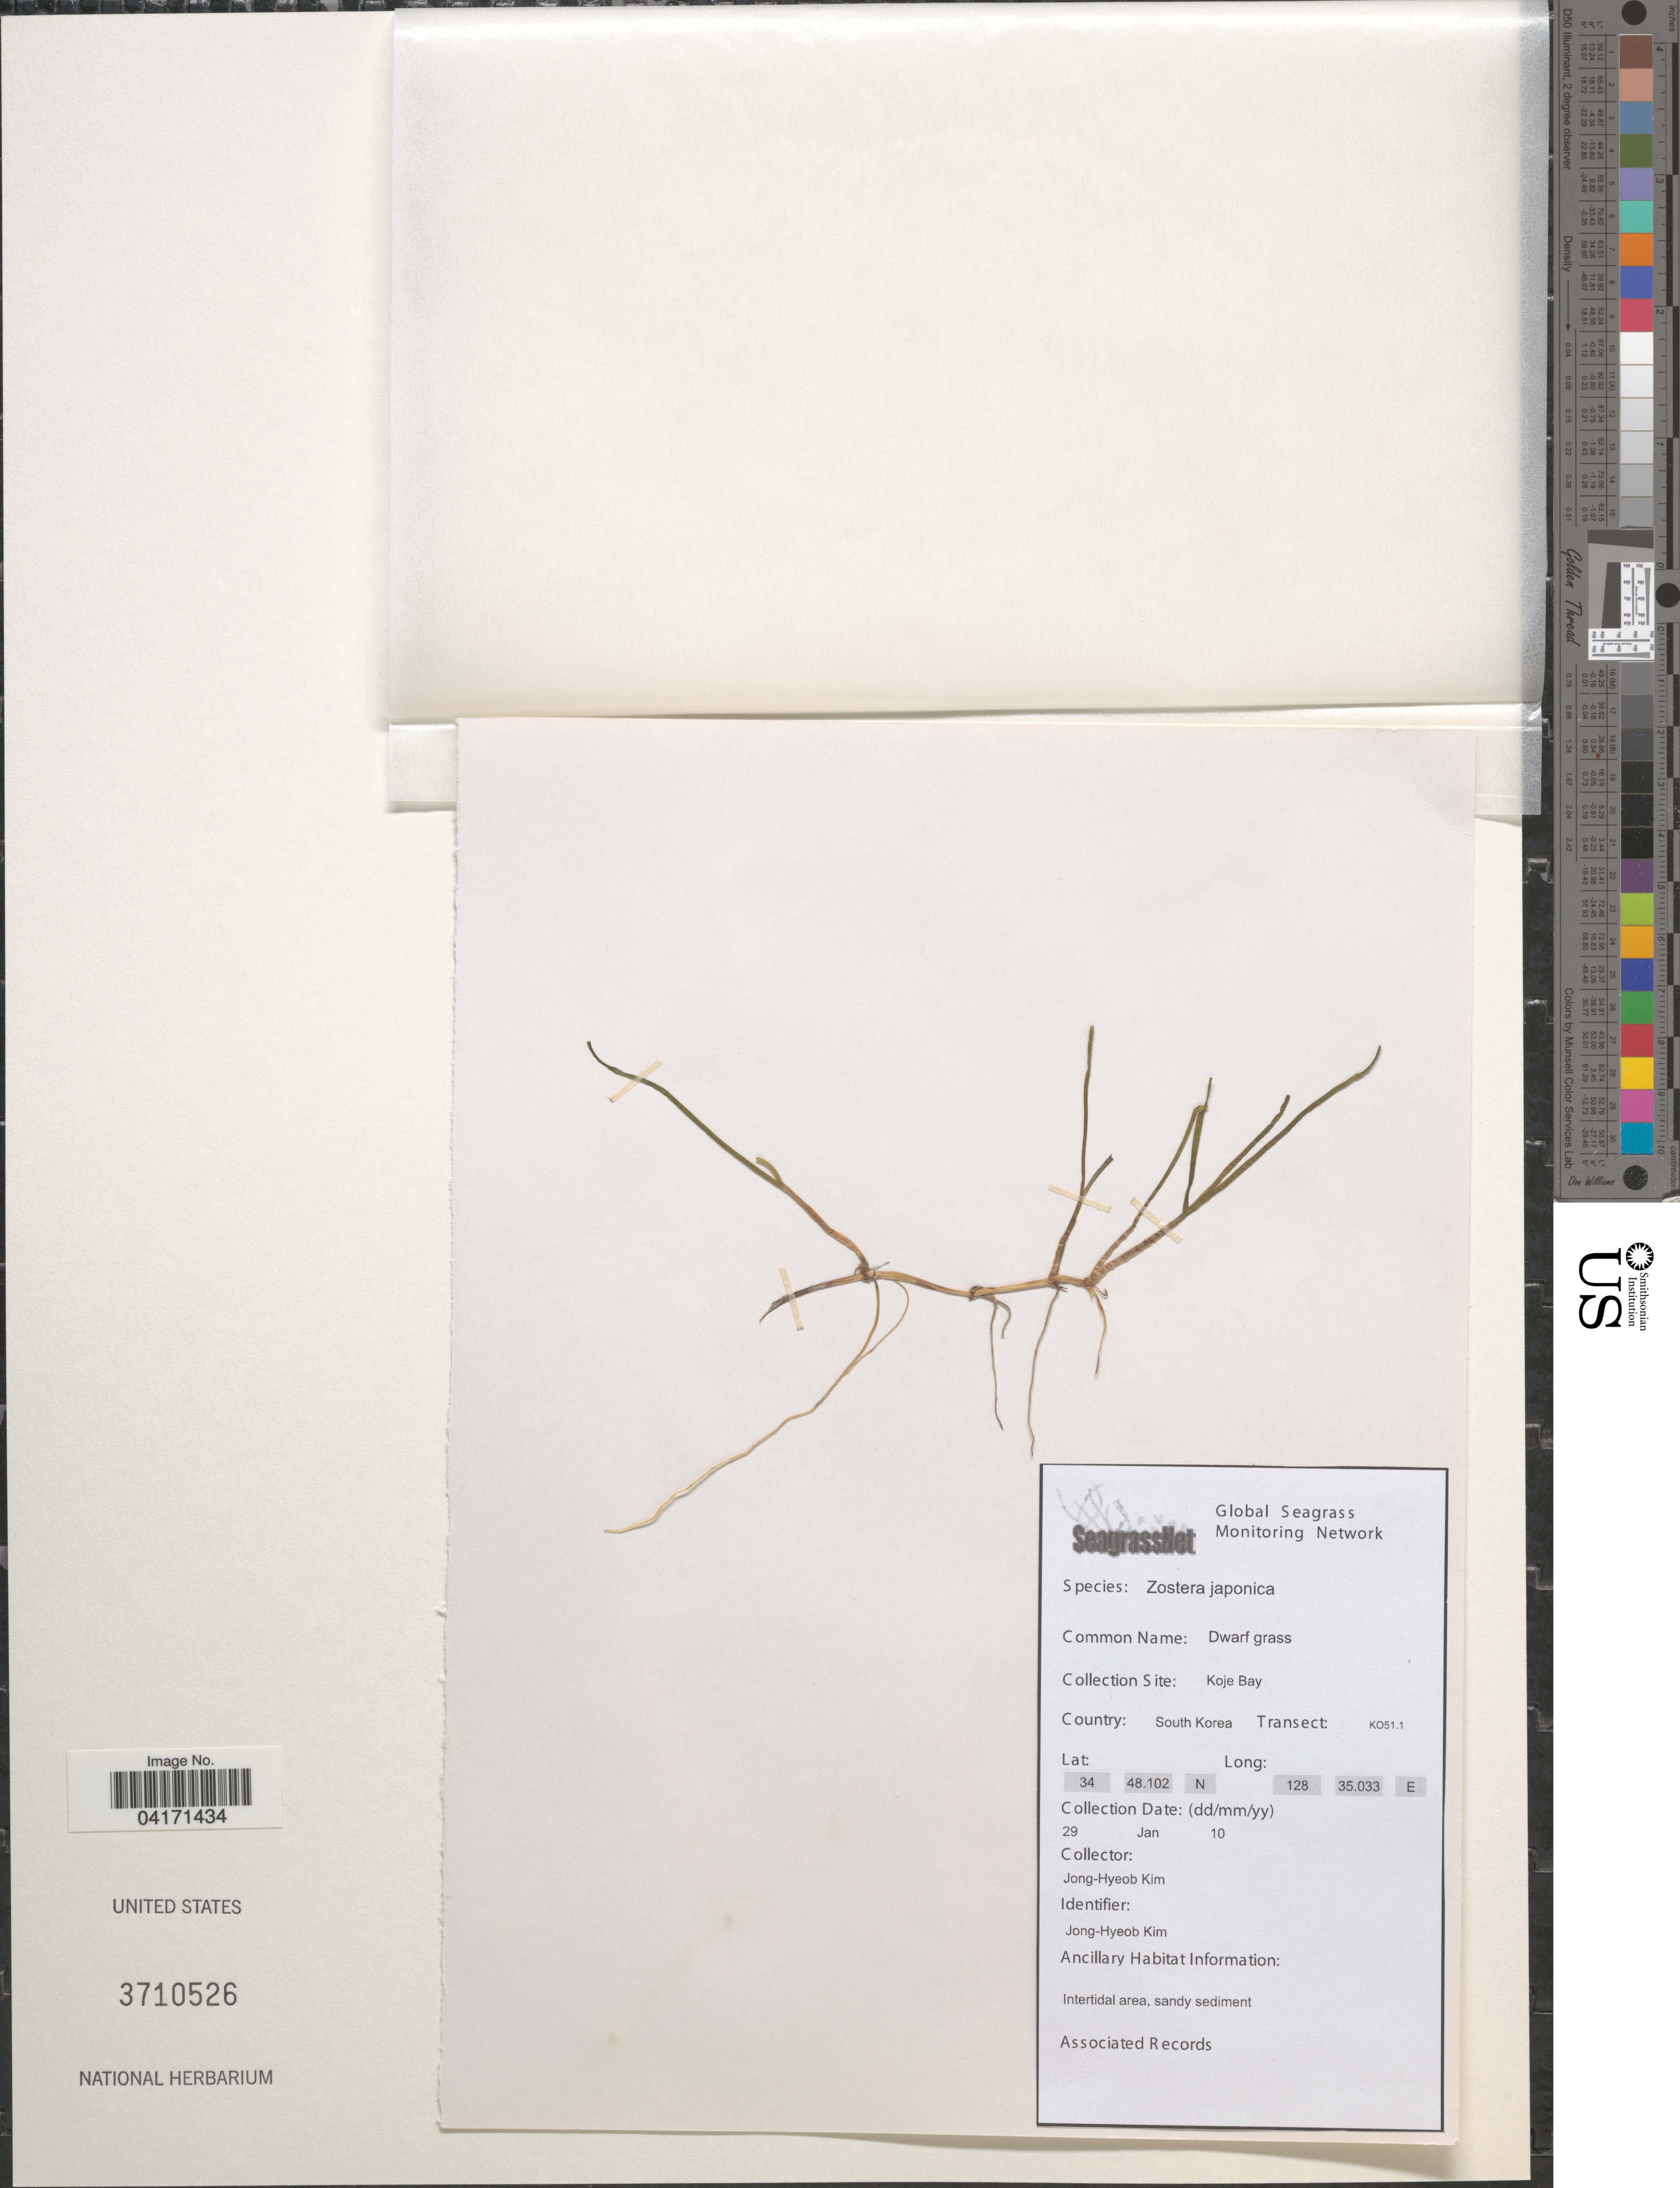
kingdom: Plantae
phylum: Tracheophyta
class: Liliopsida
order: Alismatales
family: Zosteraceae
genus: Zostera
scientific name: Zostera japonica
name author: Asch. & Graebn.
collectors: J. Kim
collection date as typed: Transcribed d/m/y: 29/1/10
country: South Korea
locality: Koje Bay. Transect: KO51.1.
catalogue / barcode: US 3710526